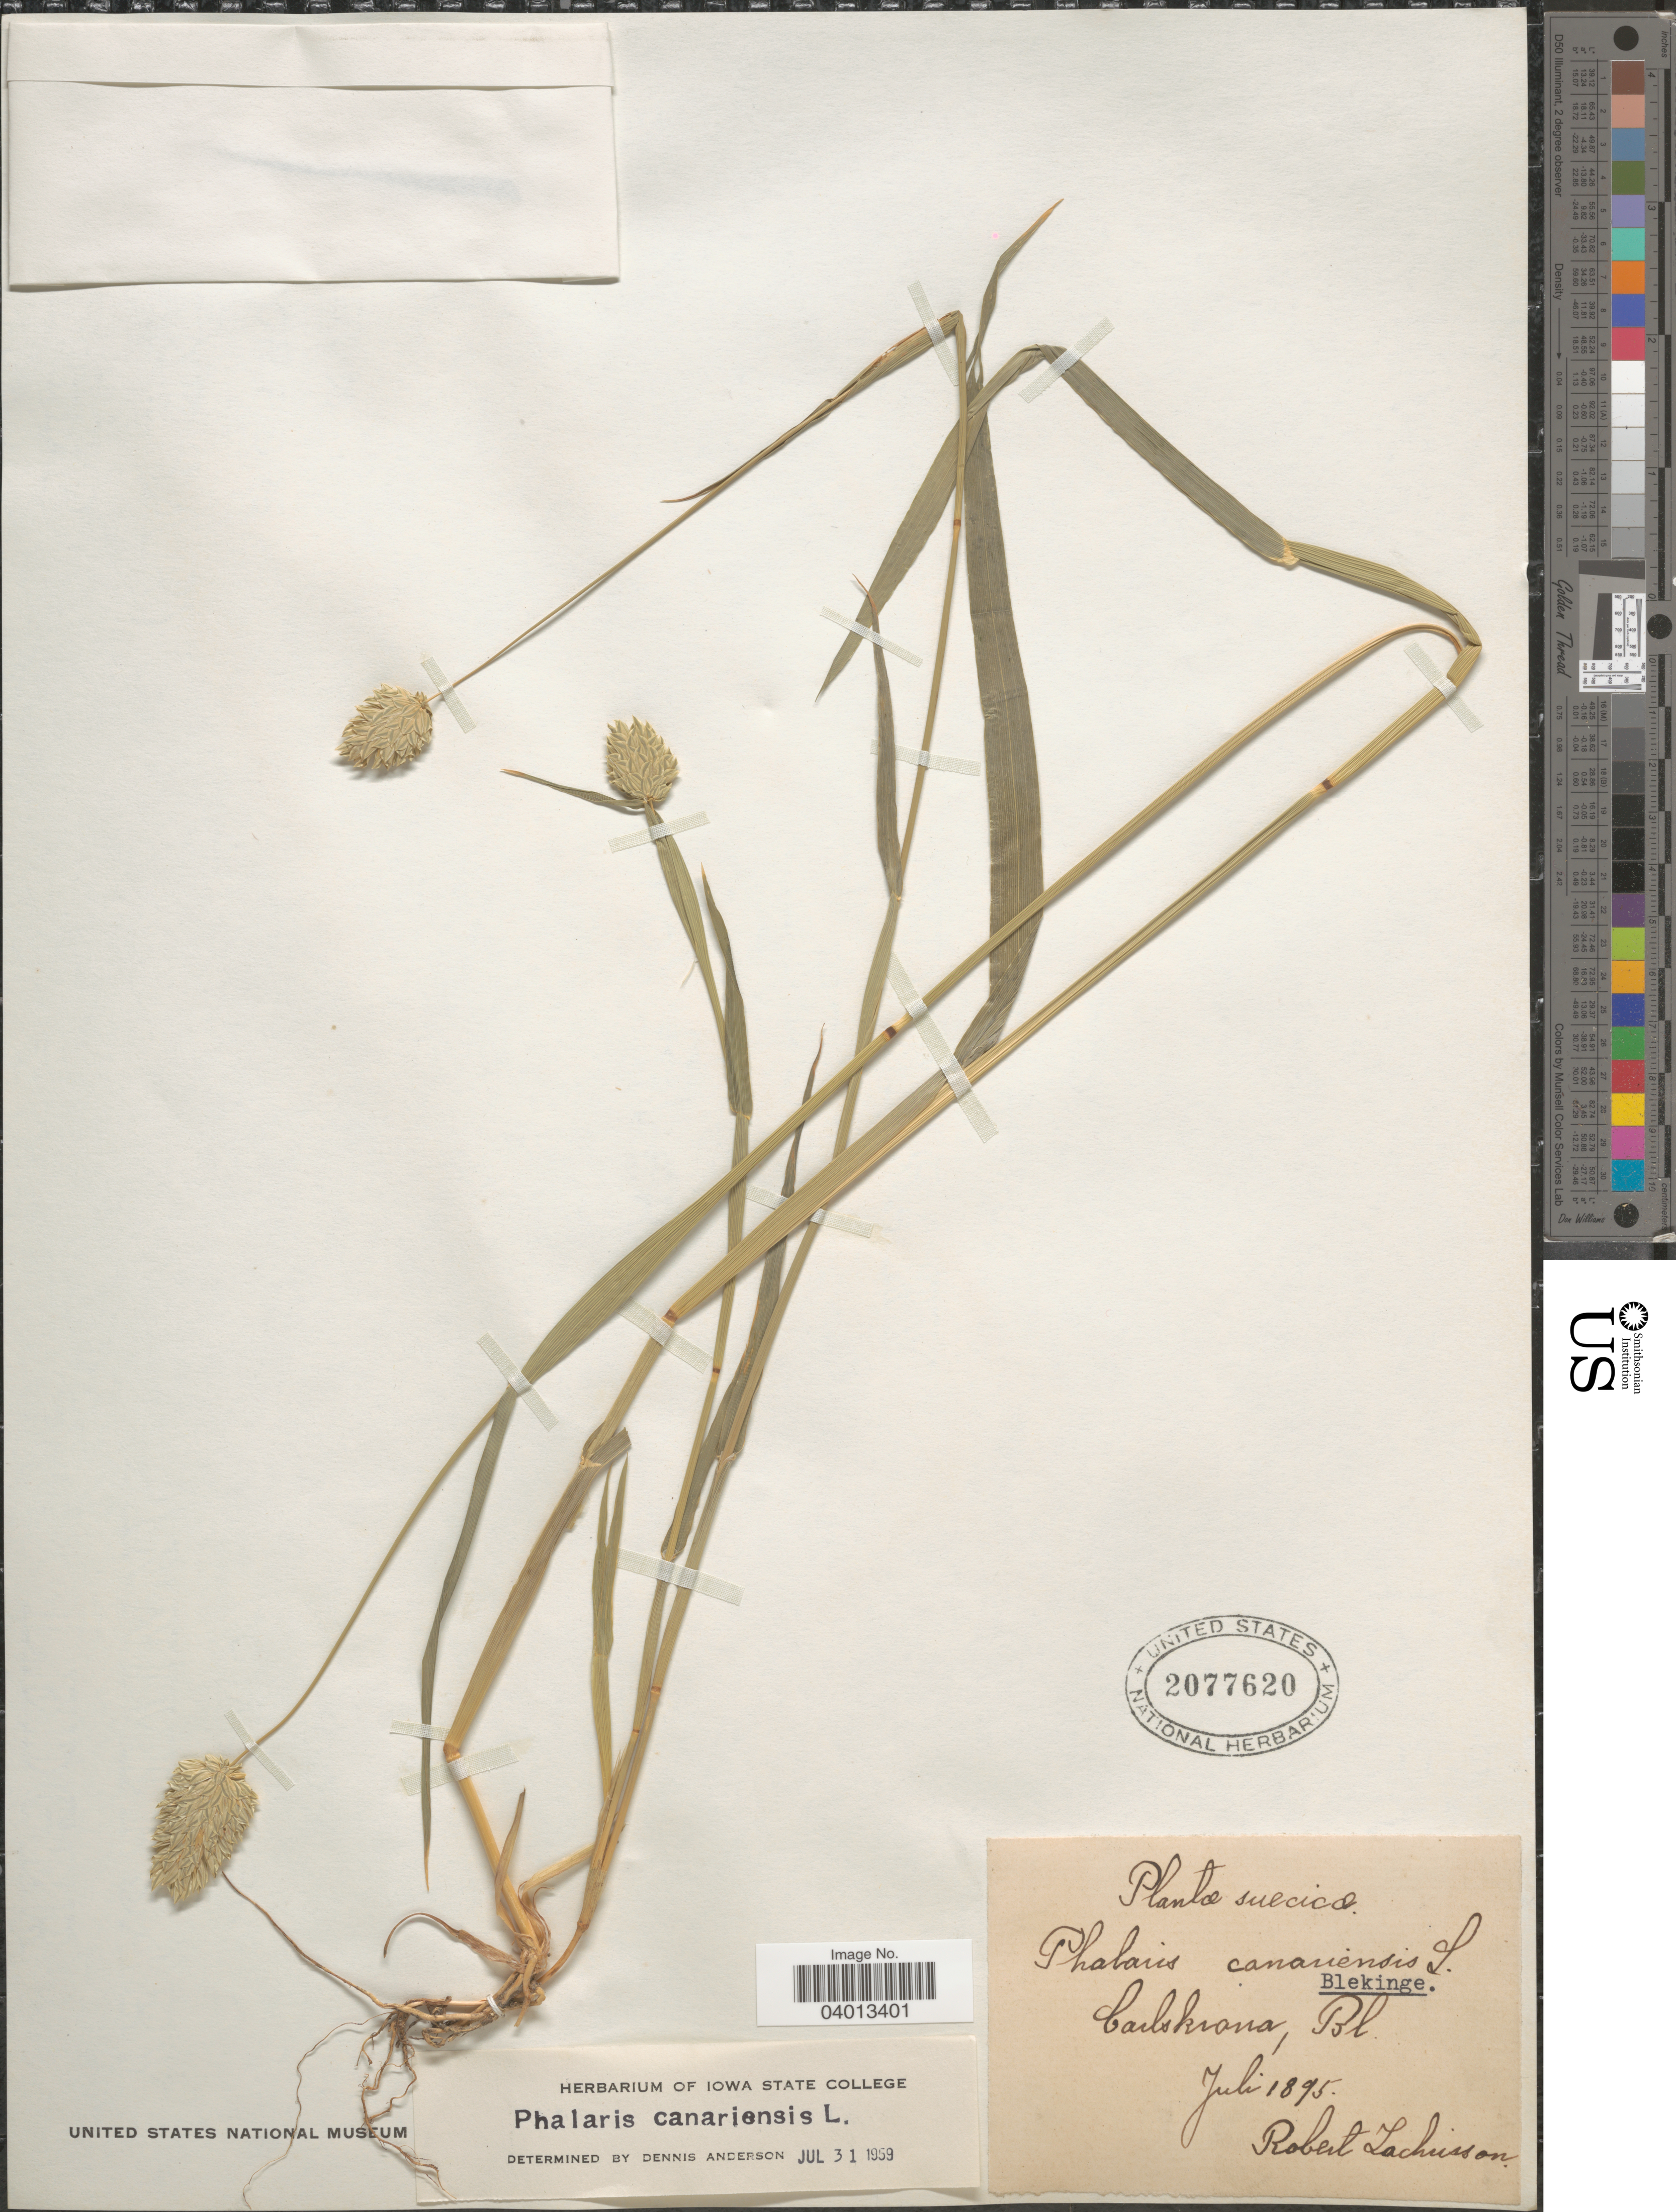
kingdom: Plantae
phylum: Tracheophyta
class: Liliopsida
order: Poales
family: Poaceae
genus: Phalaris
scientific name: Phalaris canariensis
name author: L.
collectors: R. Zachrisson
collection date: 1895-07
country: Sweden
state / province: Blekinge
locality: Suecicæ. Carlskrona, Bl.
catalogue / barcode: US 2077620